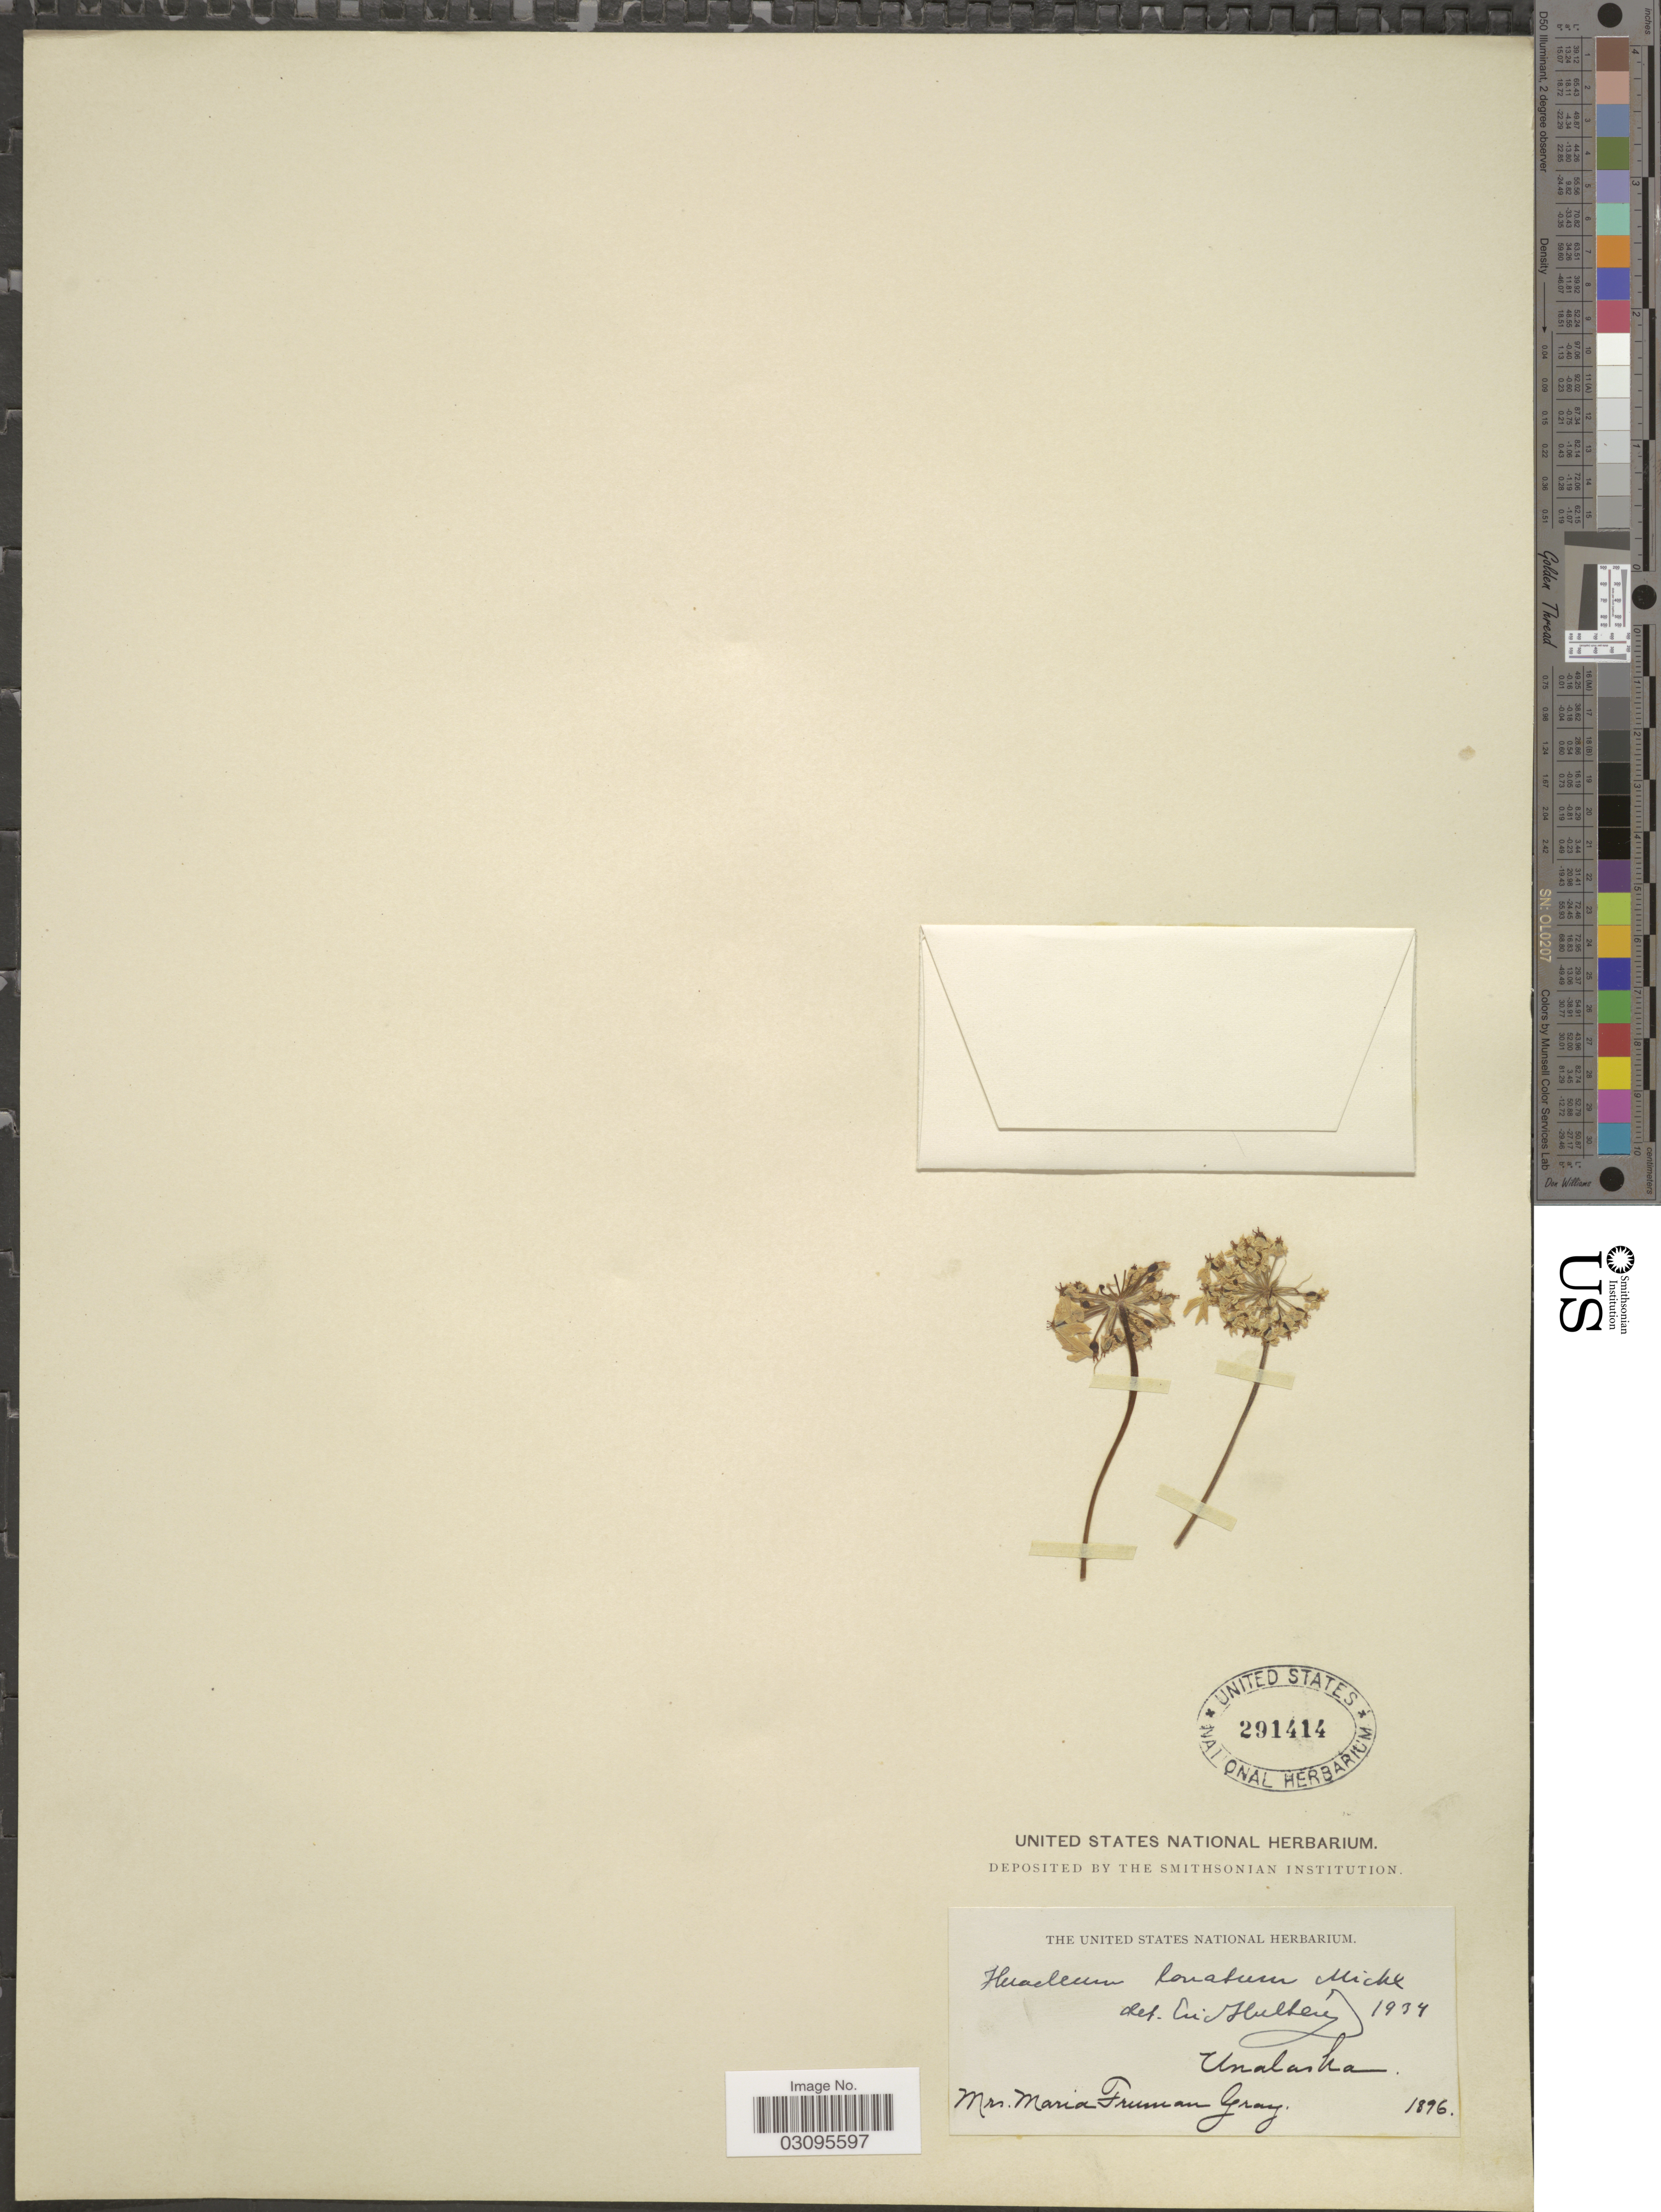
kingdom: Plantae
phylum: Tracheophyta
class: Magnoliopsida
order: Apiales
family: Apiaceae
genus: Heracleum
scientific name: Heracleum lanatum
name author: Michx.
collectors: M. Gray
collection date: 1896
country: United States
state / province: Alaska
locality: Unalaska.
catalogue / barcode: US 291414